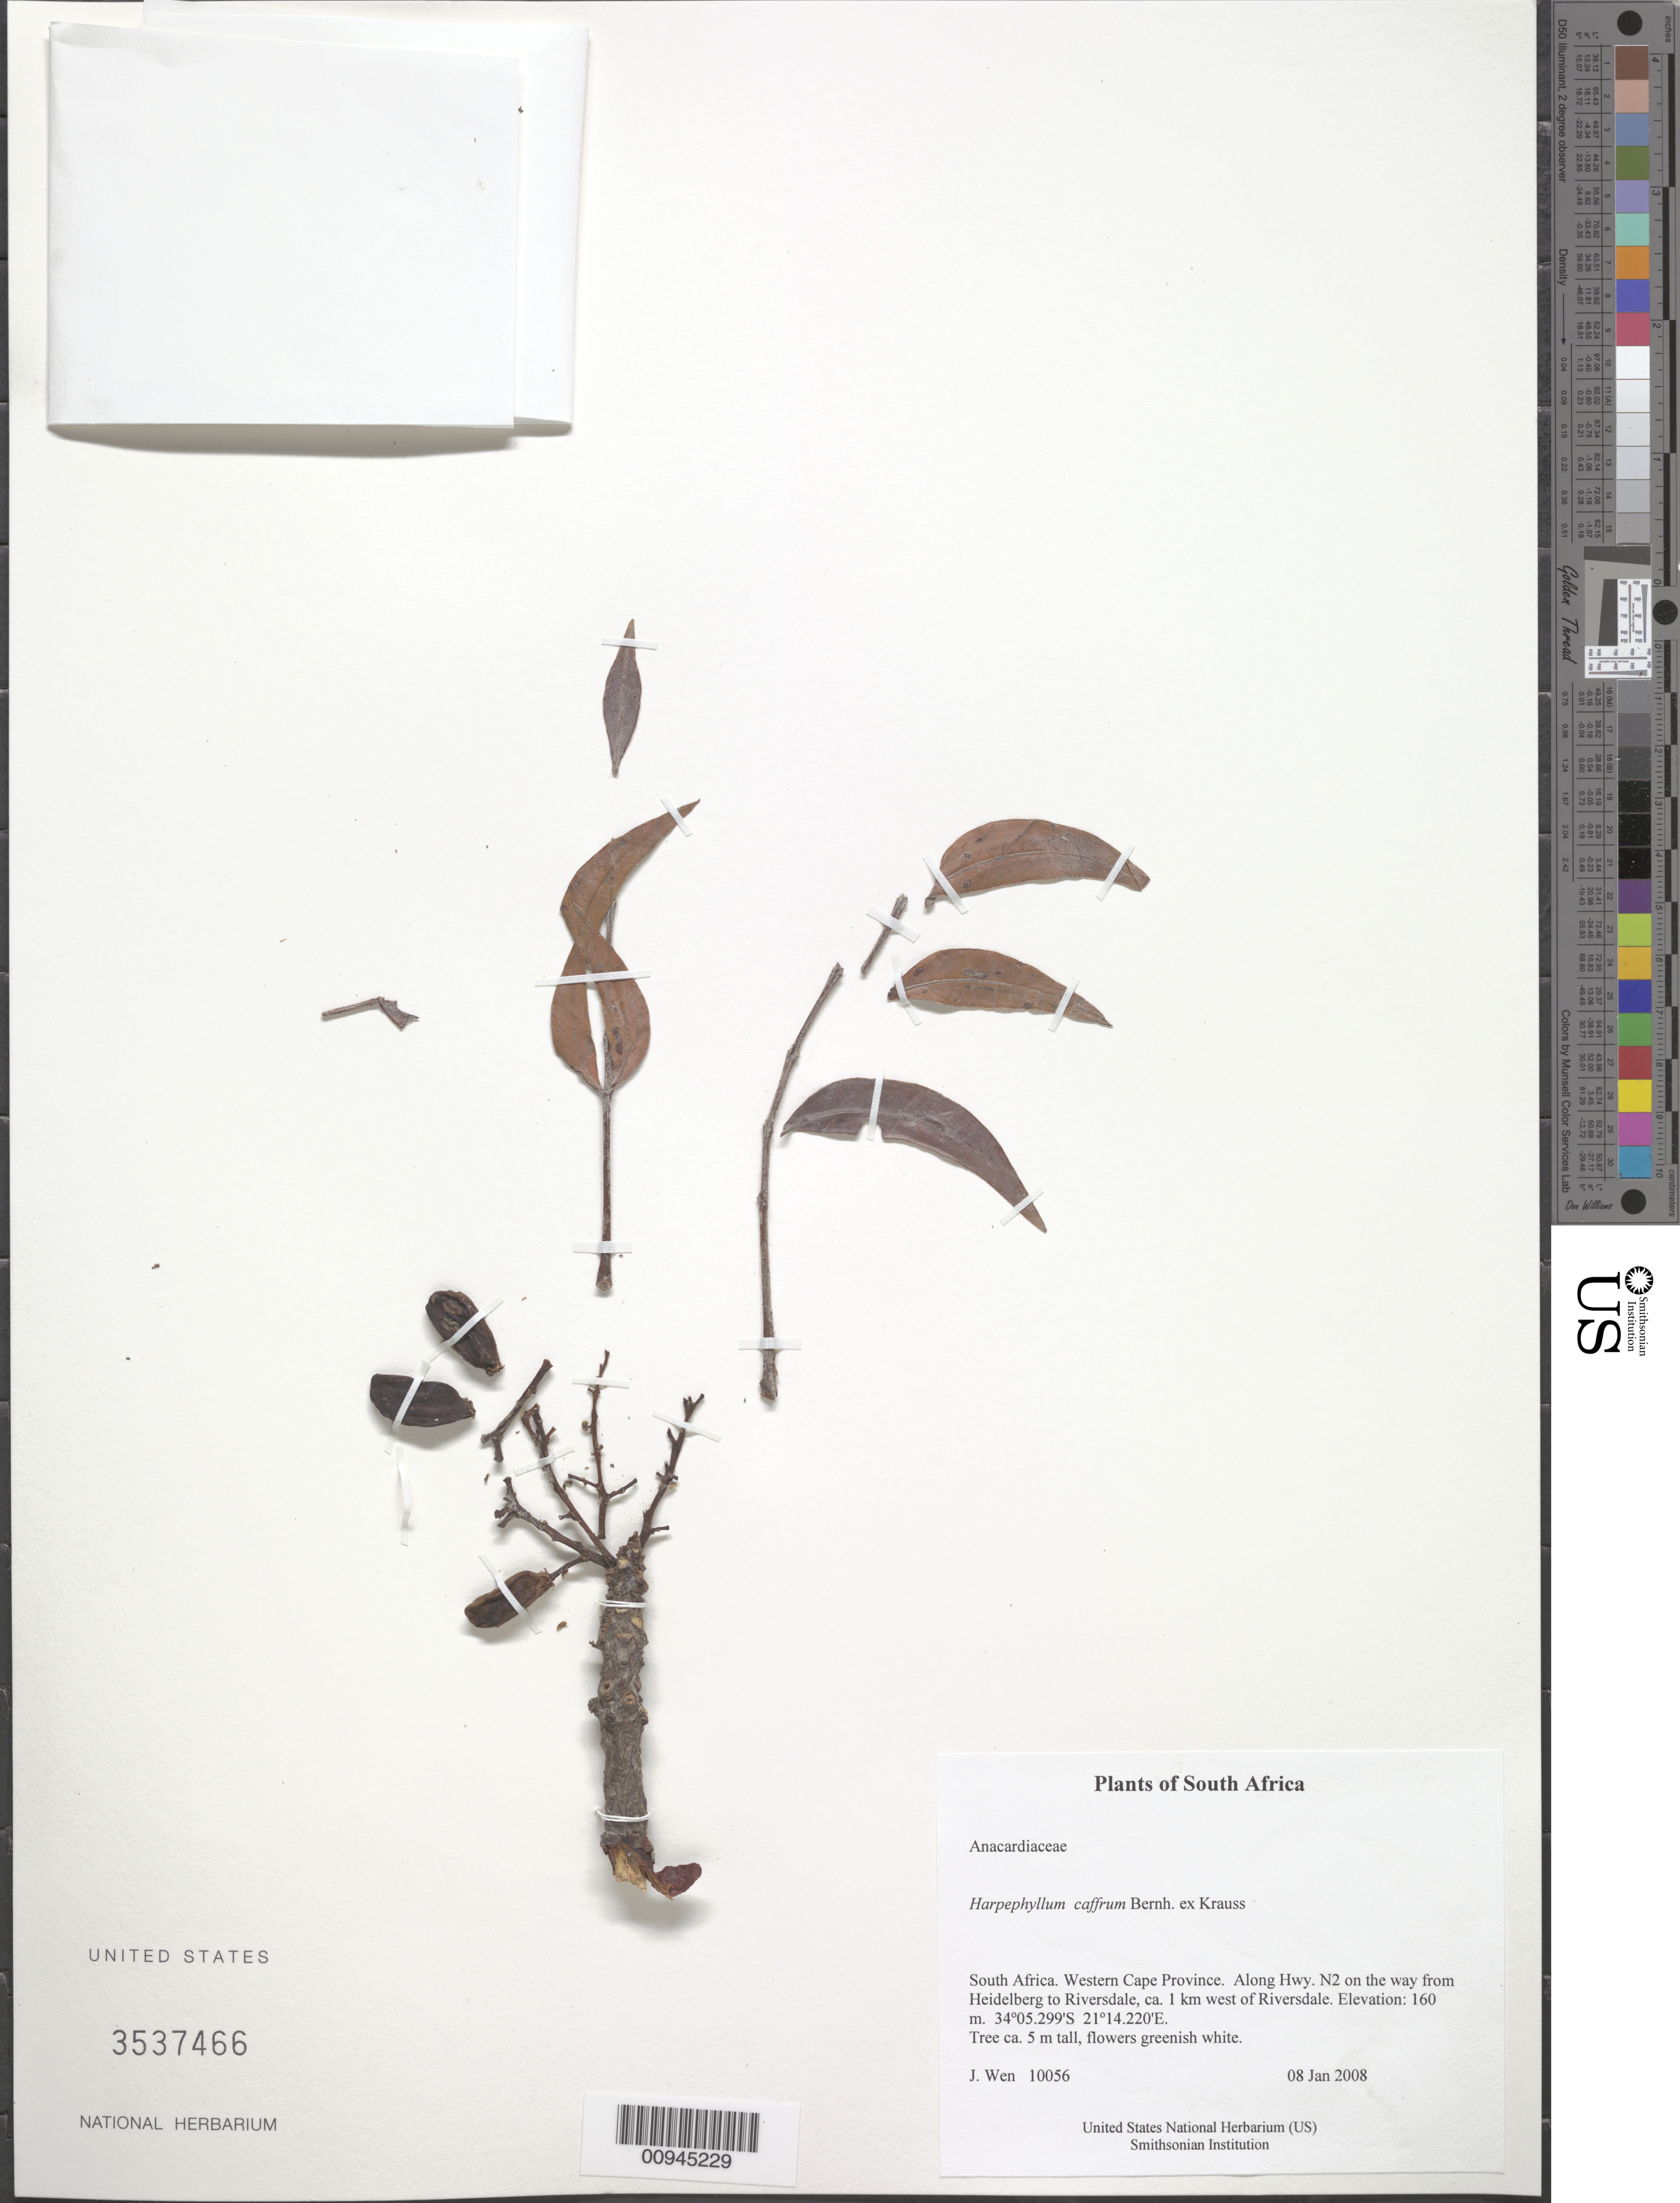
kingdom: Plantae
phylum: Tracheophyta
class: Magnoliopsida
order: Sapindales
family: Anacardiaceae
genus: Harpephyllum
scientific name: Harpephyllum caffrum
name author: Bernh.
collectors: J. Wen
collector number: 10056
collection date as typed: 08 Jan 2008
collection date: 2008-01-08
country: South Africa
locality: Western Cape Province. Along Hwy. N2 on the way from Heidelberg to Riversdale, ca. 1 km west of Riversdale.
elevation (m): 160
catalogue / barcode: US 3537466